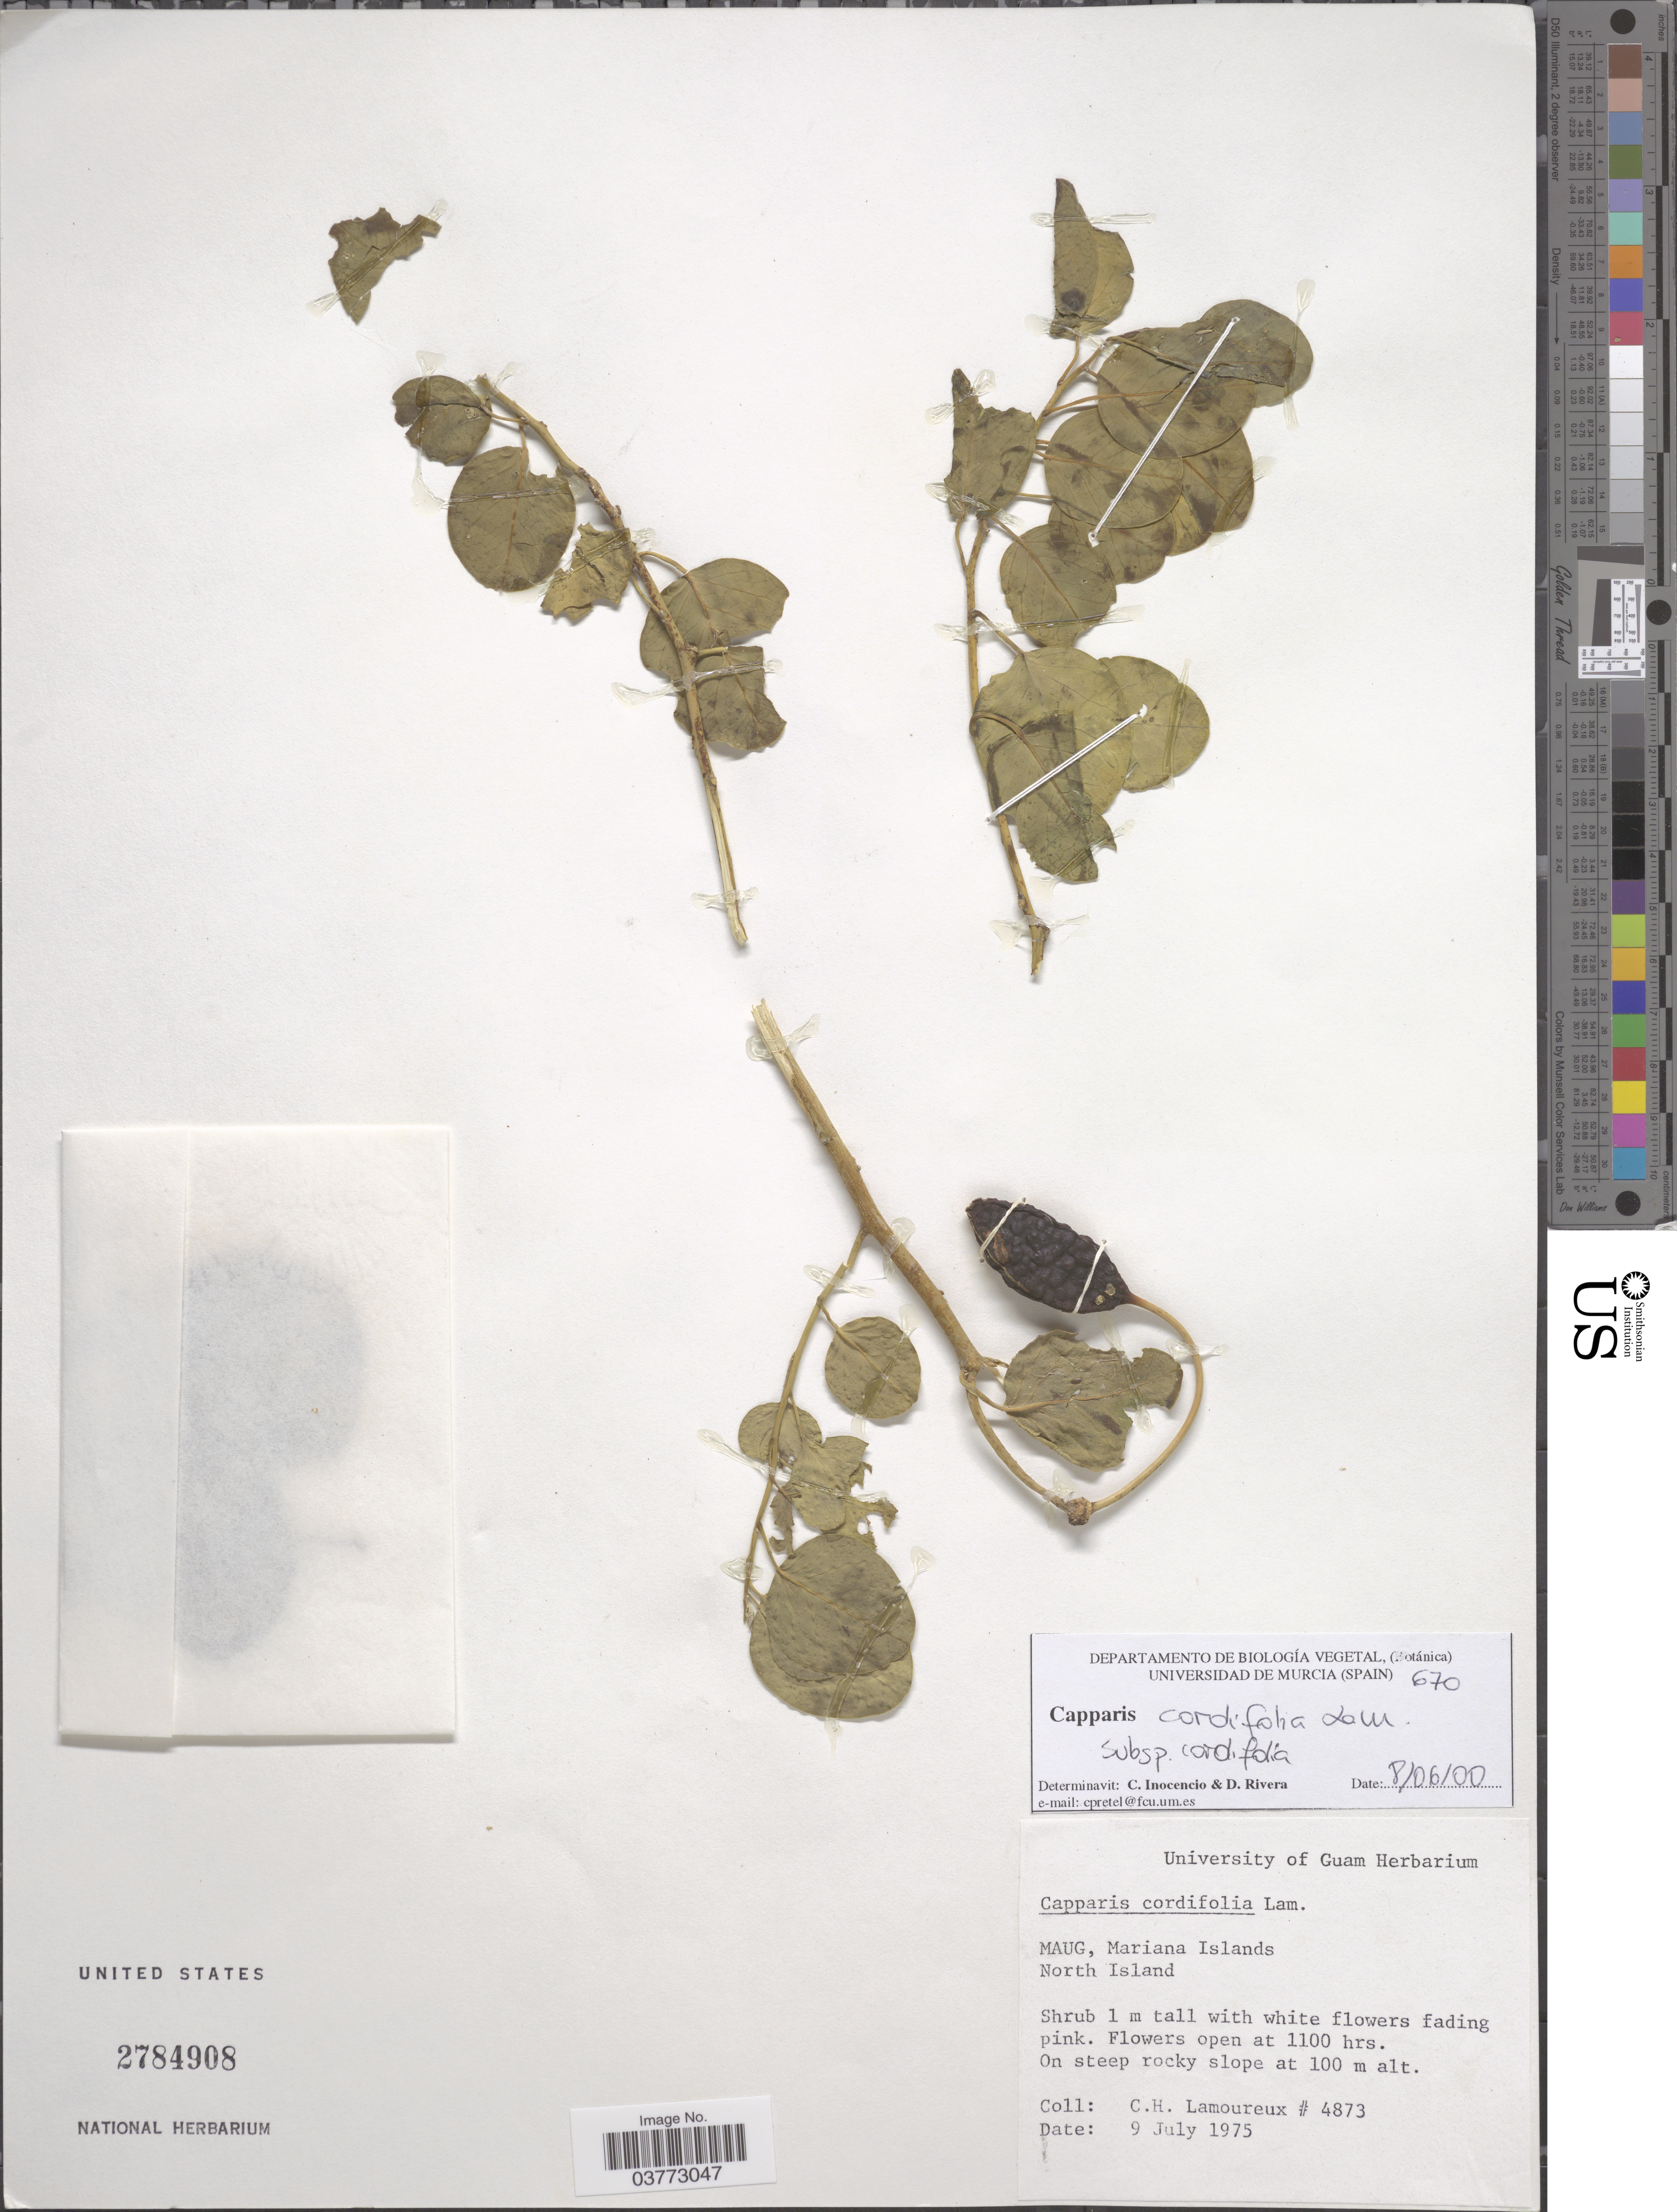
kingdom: Plantae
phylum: Tracheophyta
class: Magnoliopsida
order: Brassicales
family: Capparaceae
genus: Capparis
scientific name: Capparis spinosa subsp. cordifolia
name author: (Lam.) Fici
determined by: Wagner, W. L., (BOT), Smithsonian Institution - National Museum of Natural History (UNITED STATES)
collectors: C. H. Lamoureux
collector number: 4873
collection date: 1975-07-09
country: Northern Mariana Islands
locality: Maug, Mariana Islands. North Island.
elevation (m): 100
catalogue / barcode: US 2784908